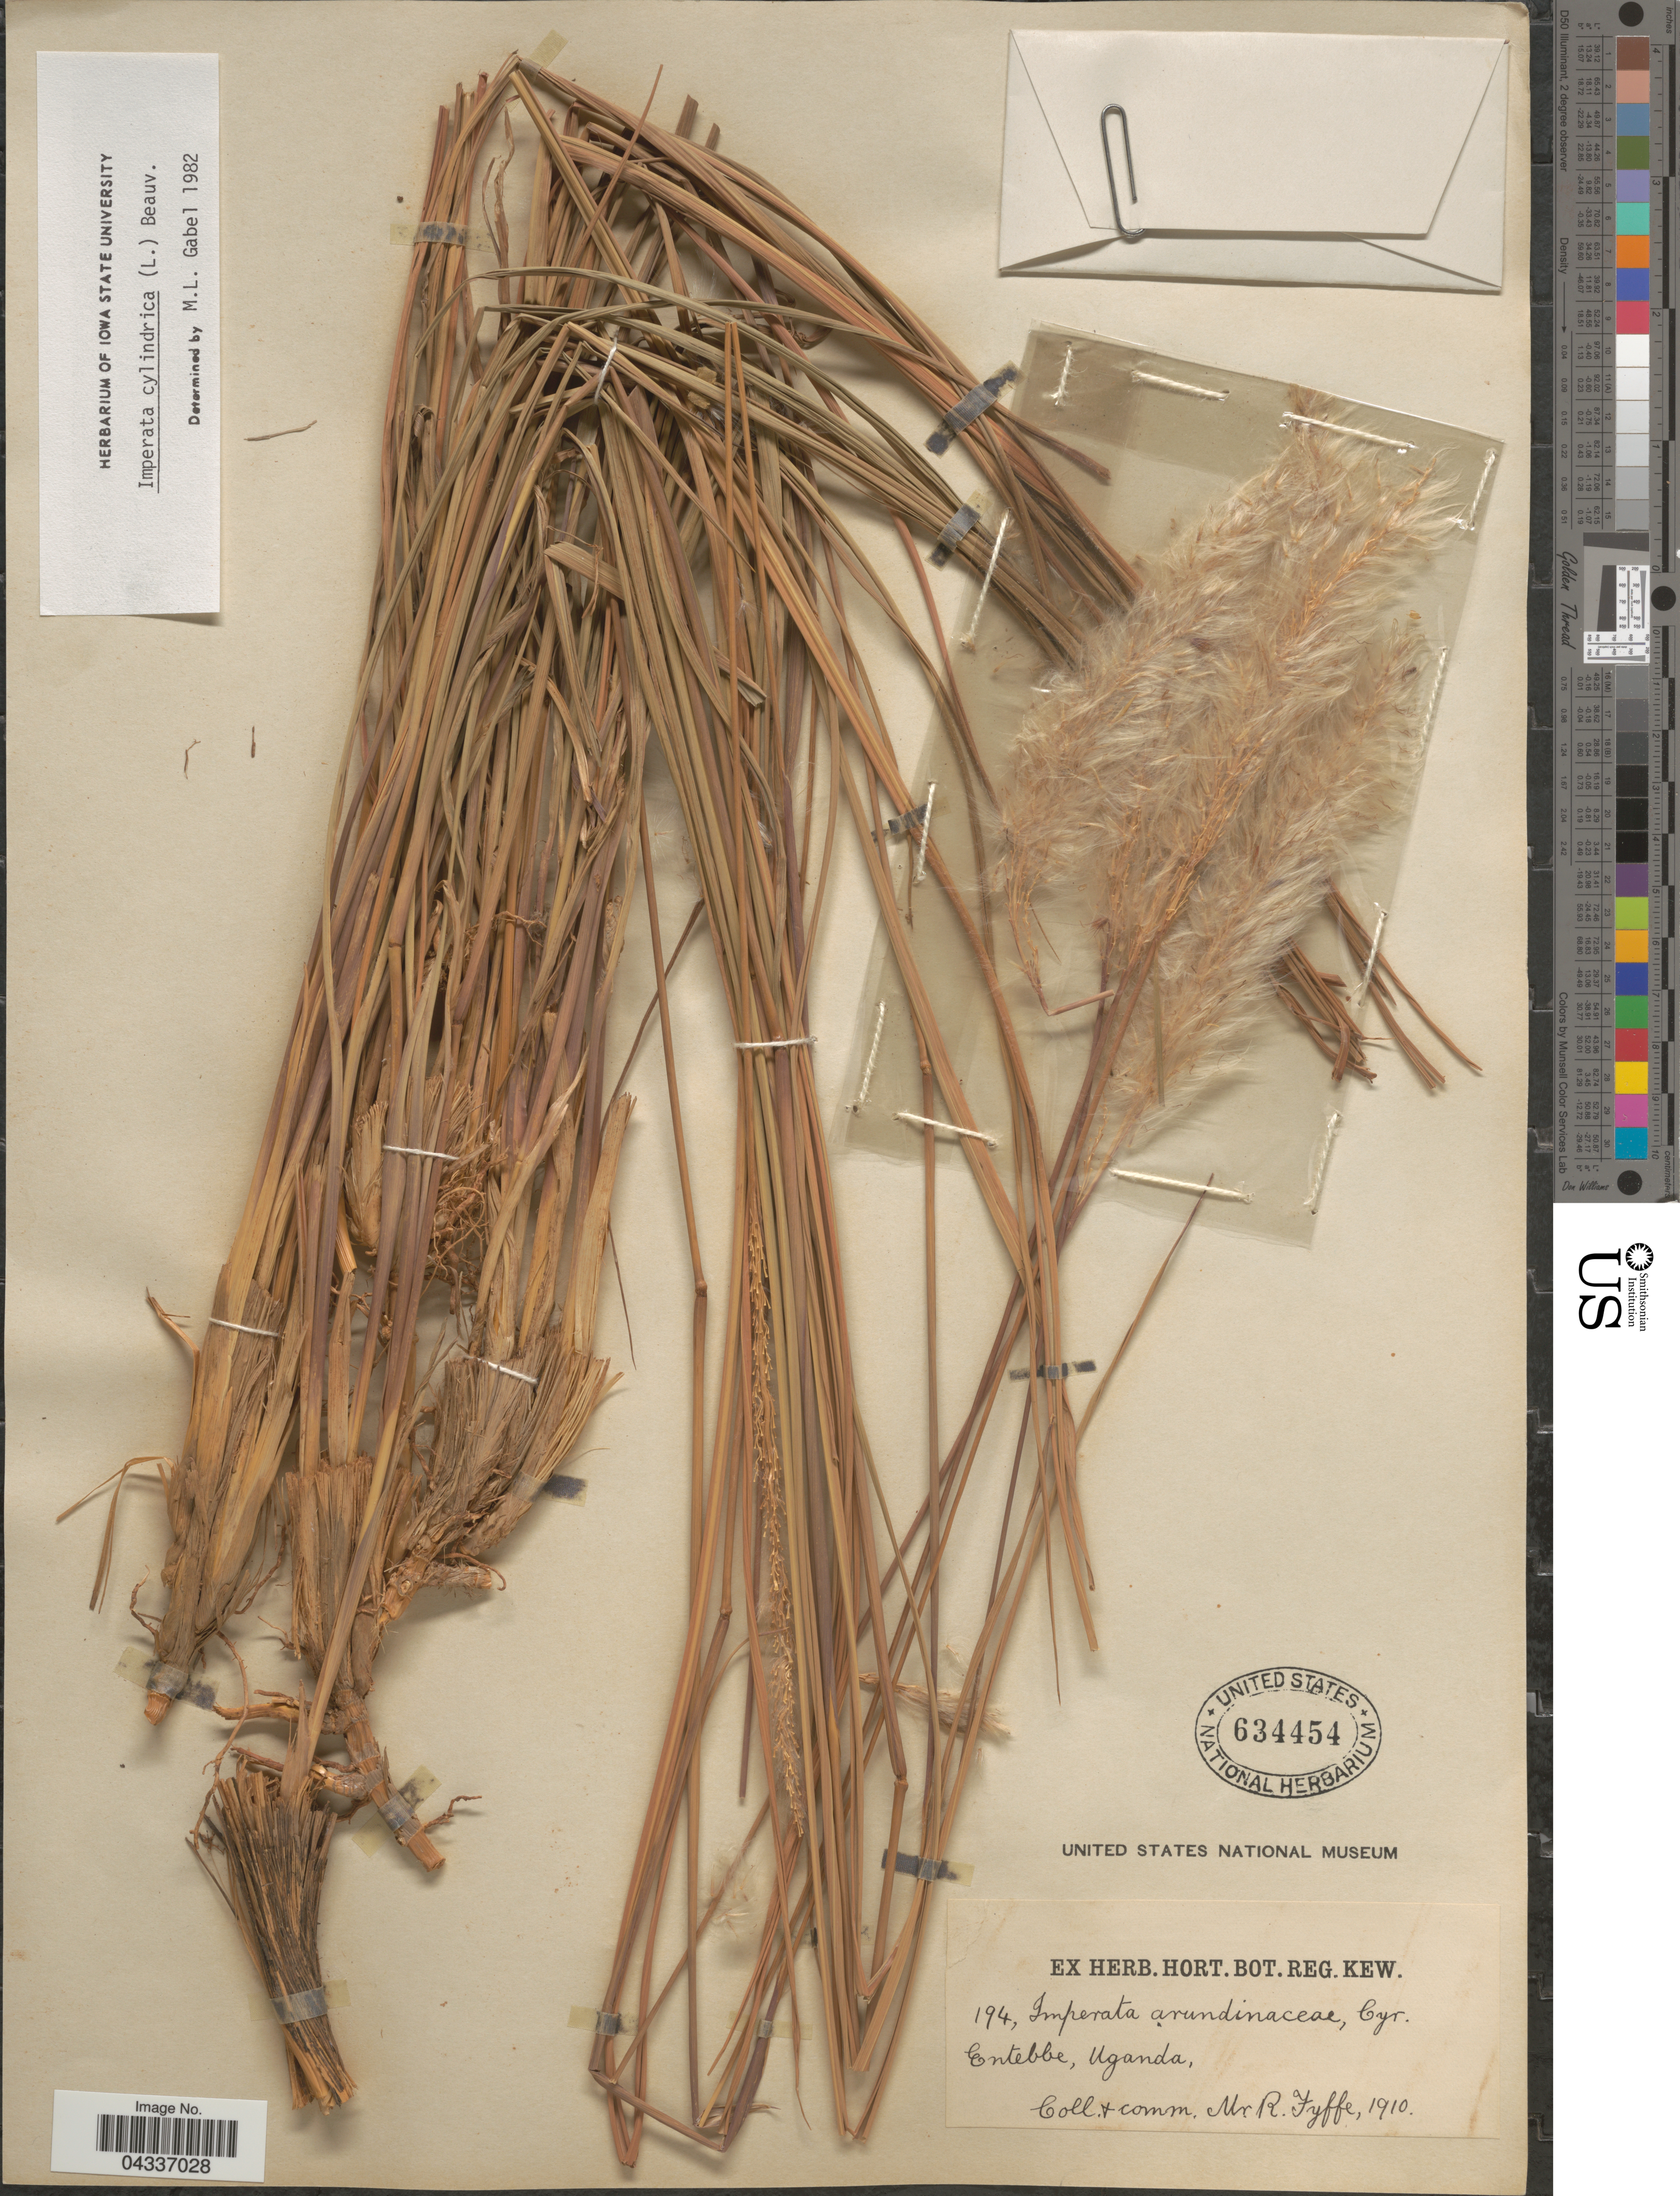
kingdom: Plantae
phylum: Tracheophyta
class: Liliopsida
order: Poales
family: Poaceae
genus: Imperata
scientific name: Imperata cylindrica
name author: (L.) P. Beauv.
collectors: R. Fyffe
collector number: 194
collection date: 1910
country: Uganda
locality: Entebbe.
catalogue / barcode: US 634454